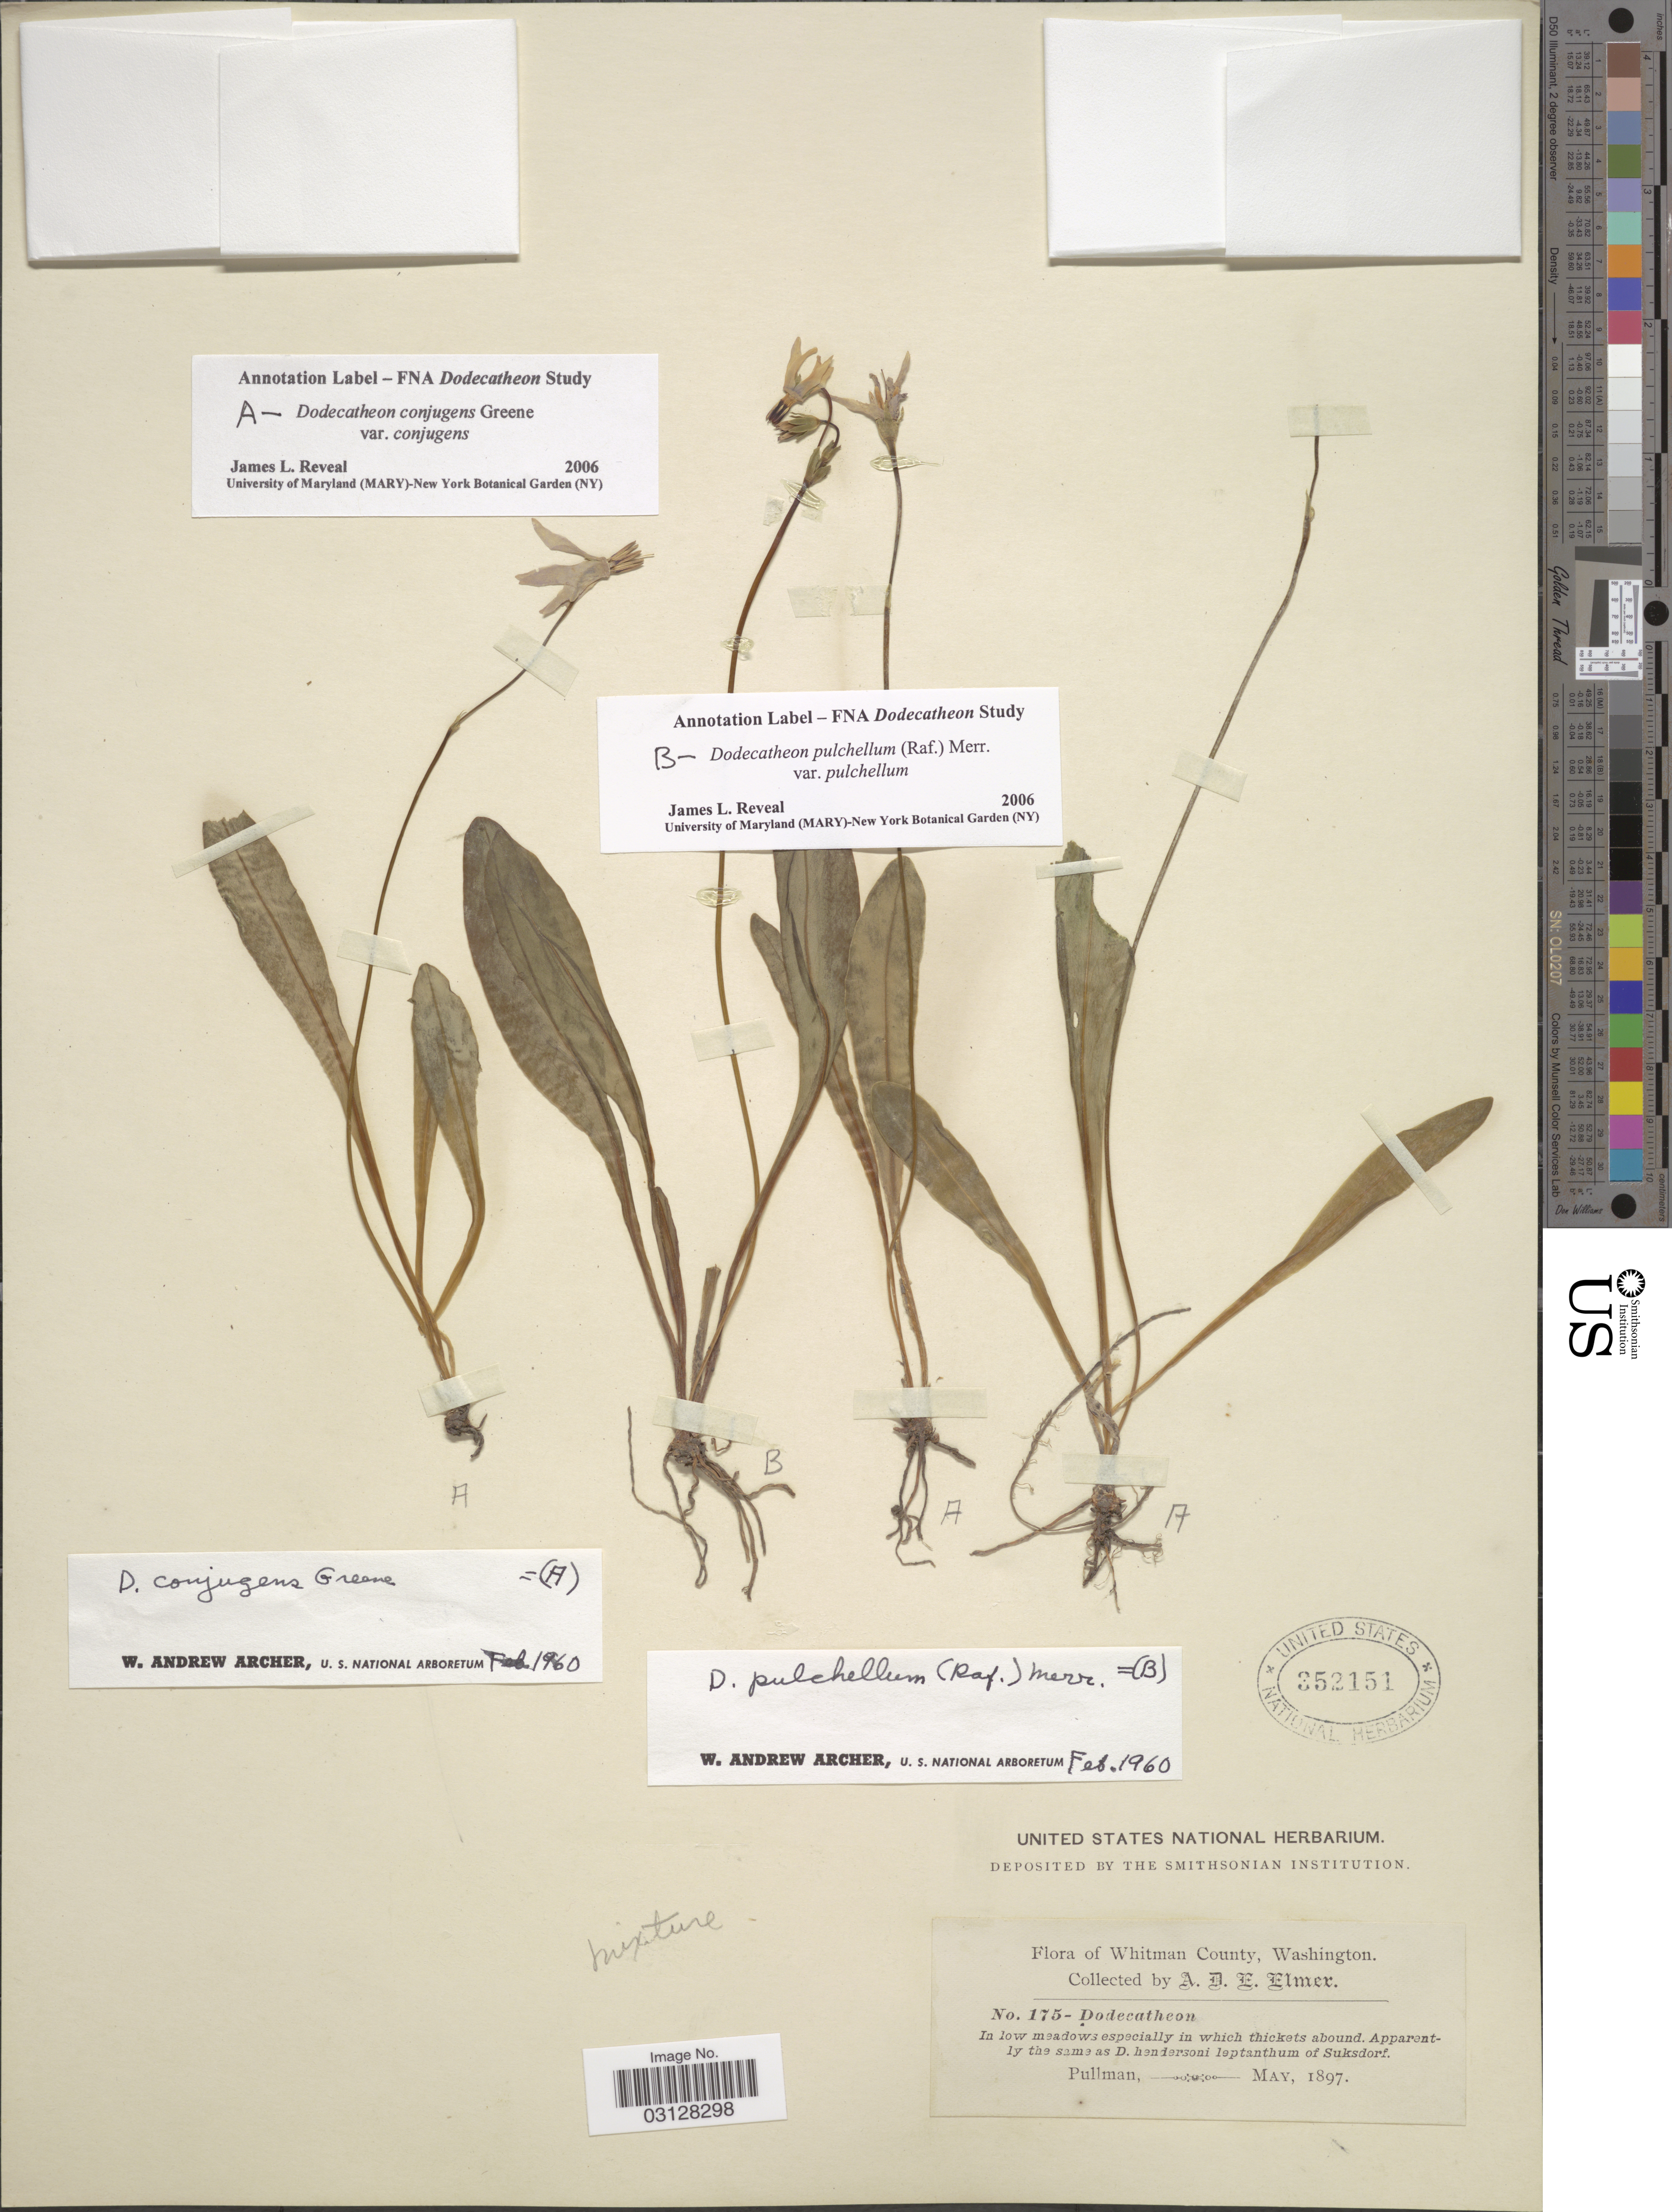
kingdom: Plantae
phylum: Tracheophyta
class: Magnoliopsida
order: Ericales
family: Primulaceae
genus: Dodecatheon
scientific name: Dodecatheon conjugens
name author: Greene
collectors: A. D. E. Elmer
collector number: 175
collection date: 1897-05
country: United States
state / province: Washington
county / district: Whitman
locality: Whitman County. In low meadows especially in which thickets abound. Pullman.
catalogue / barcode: US 352151